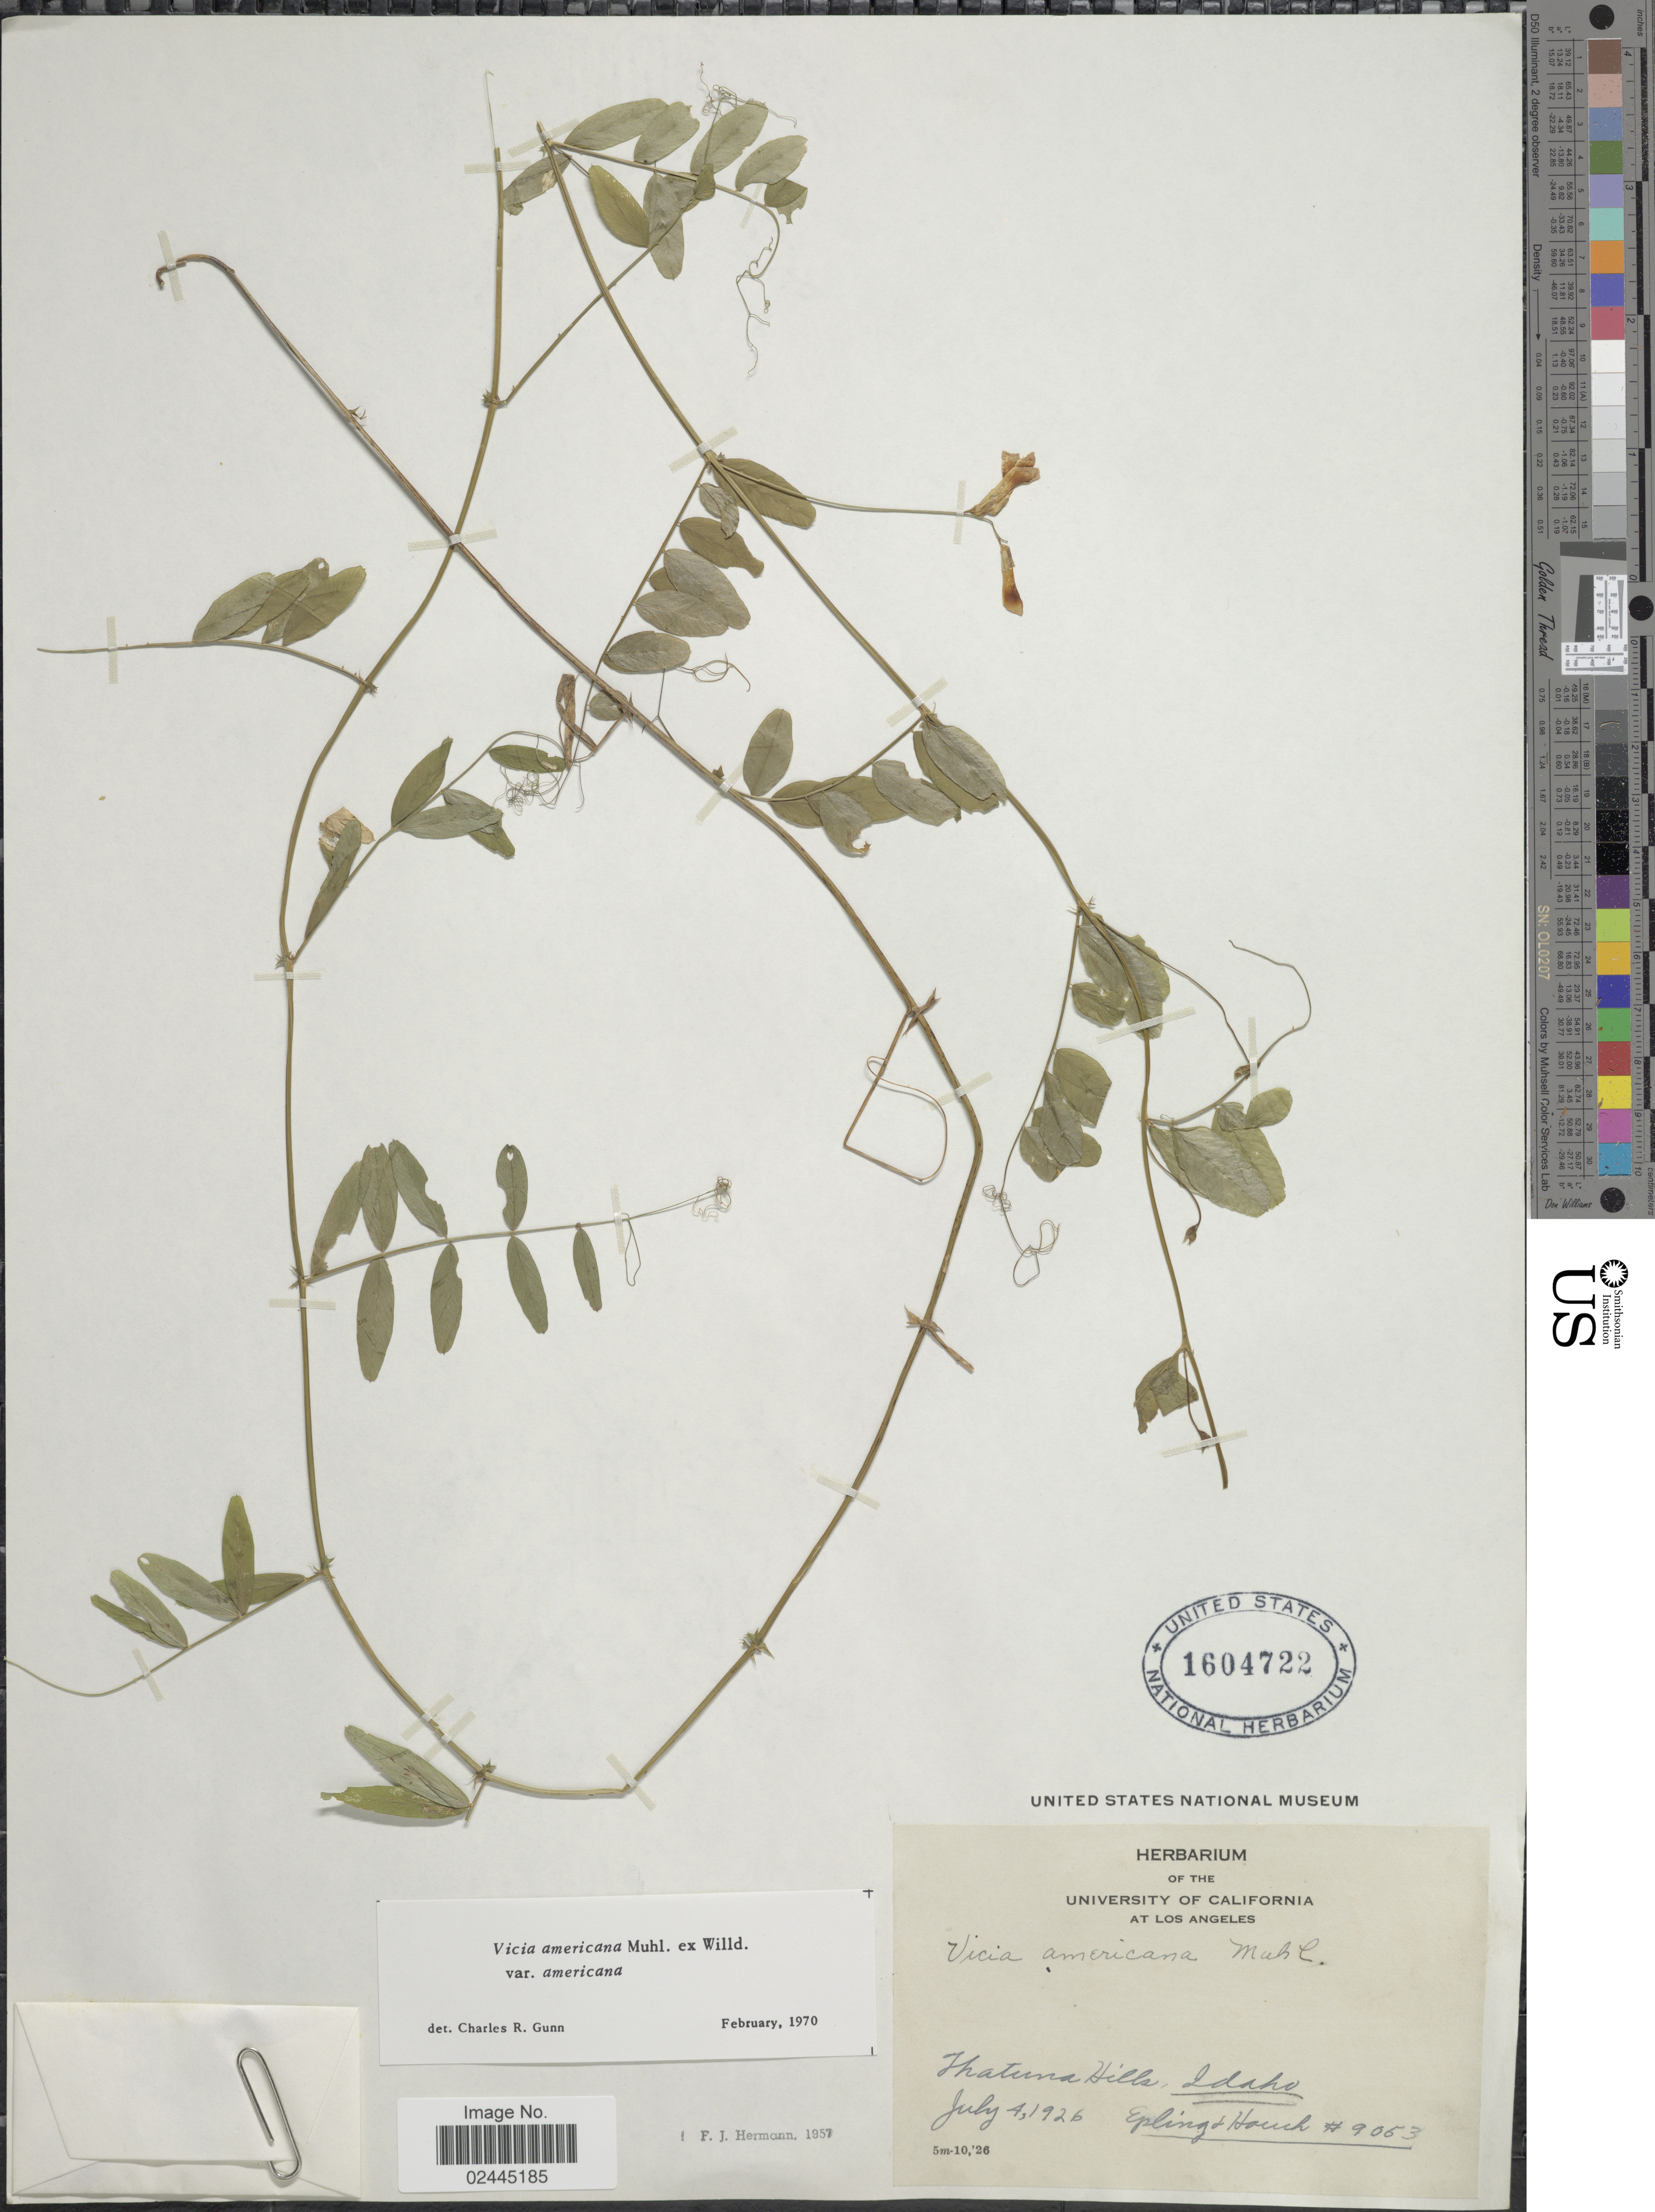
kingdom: Plantae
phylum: Tracheophyta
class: Magnoliopsida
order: Fabales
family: Fabaceae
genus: Vicia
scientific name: Vicia americana var. americana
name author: Muhl. ex Willd.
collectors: -- Epling & -. Hauch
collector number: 9053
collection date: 1926-07-04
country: United States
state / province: Idaho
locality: Thatuna Hills.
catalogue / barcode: US 1604722